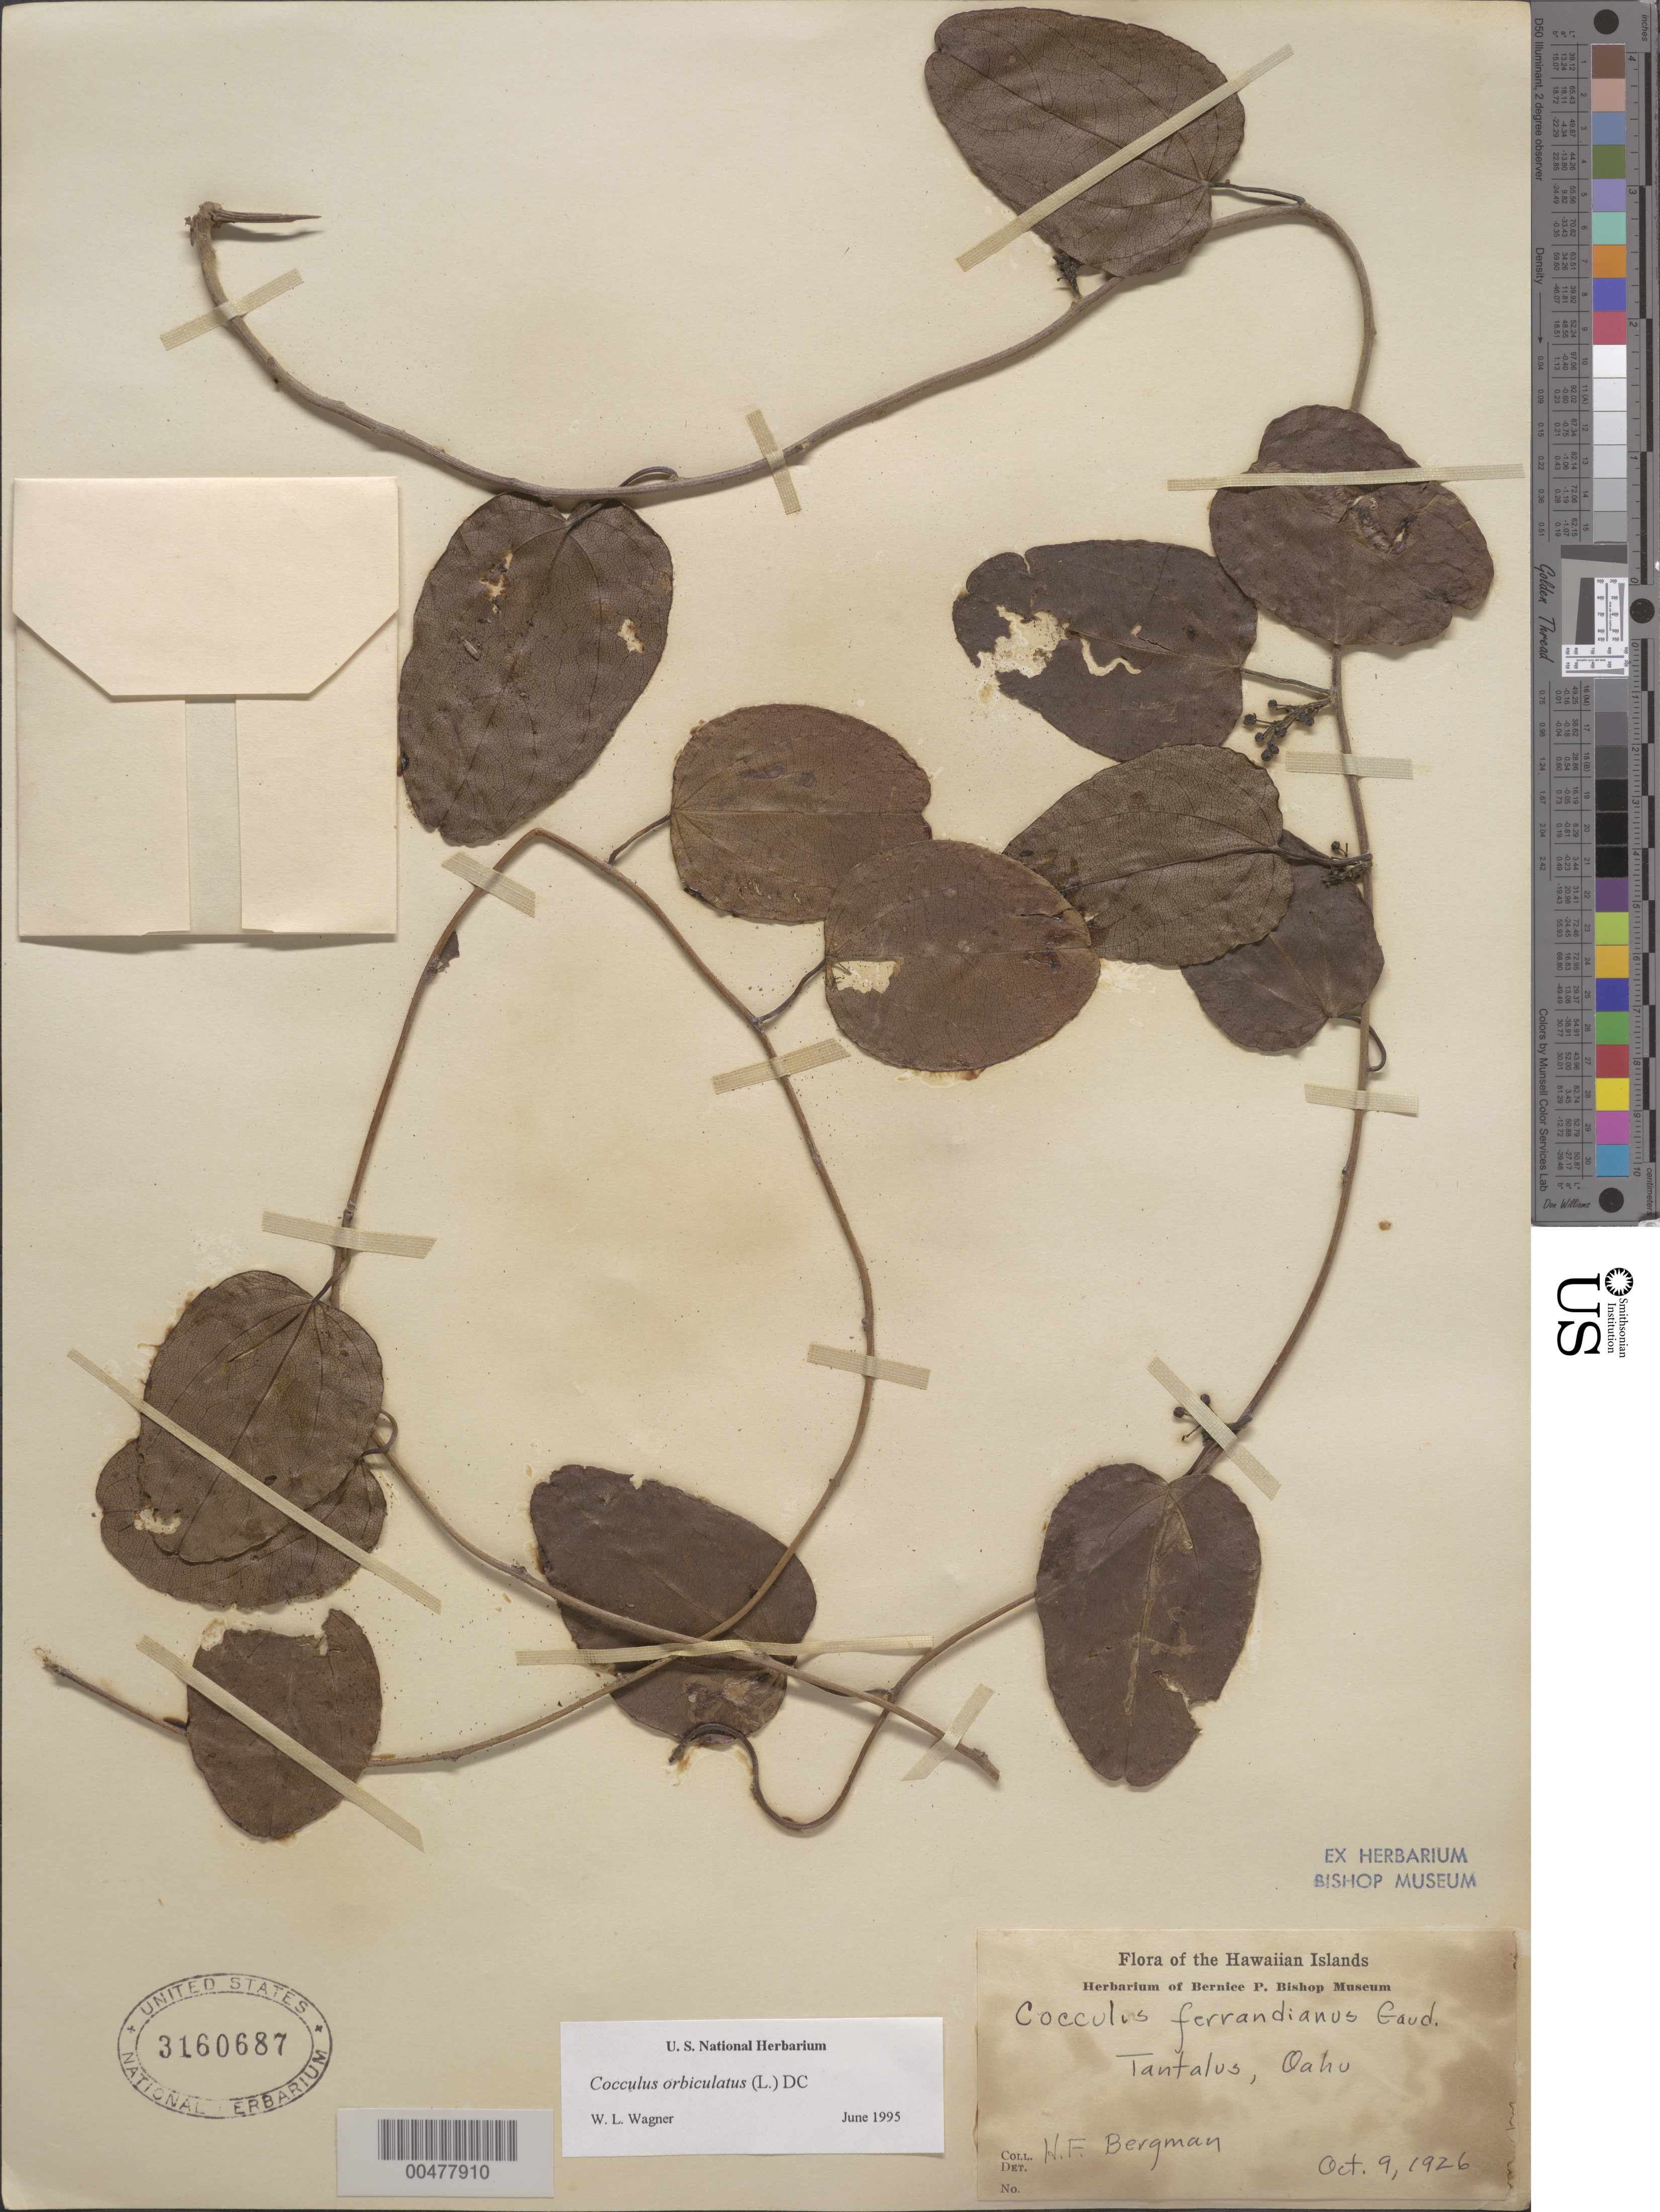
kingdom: Plantae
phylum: Tracheophyta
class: Magnoliopsida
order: Ranunculales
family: Menispermaceae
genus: Cocculus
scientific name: Cocculus orbiculatus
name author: (L.) DC.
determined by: Wagner, W. L., (BOT), Smithsonian Institution - National Museum of Natural History (UNITED STATES)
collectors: H. Bergman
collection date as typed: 9 Oct 1926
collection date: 1926-10-09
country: United States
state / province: Hawaii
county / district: Honolulu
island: Oahu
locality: Tantalus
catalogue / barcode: US 3160687